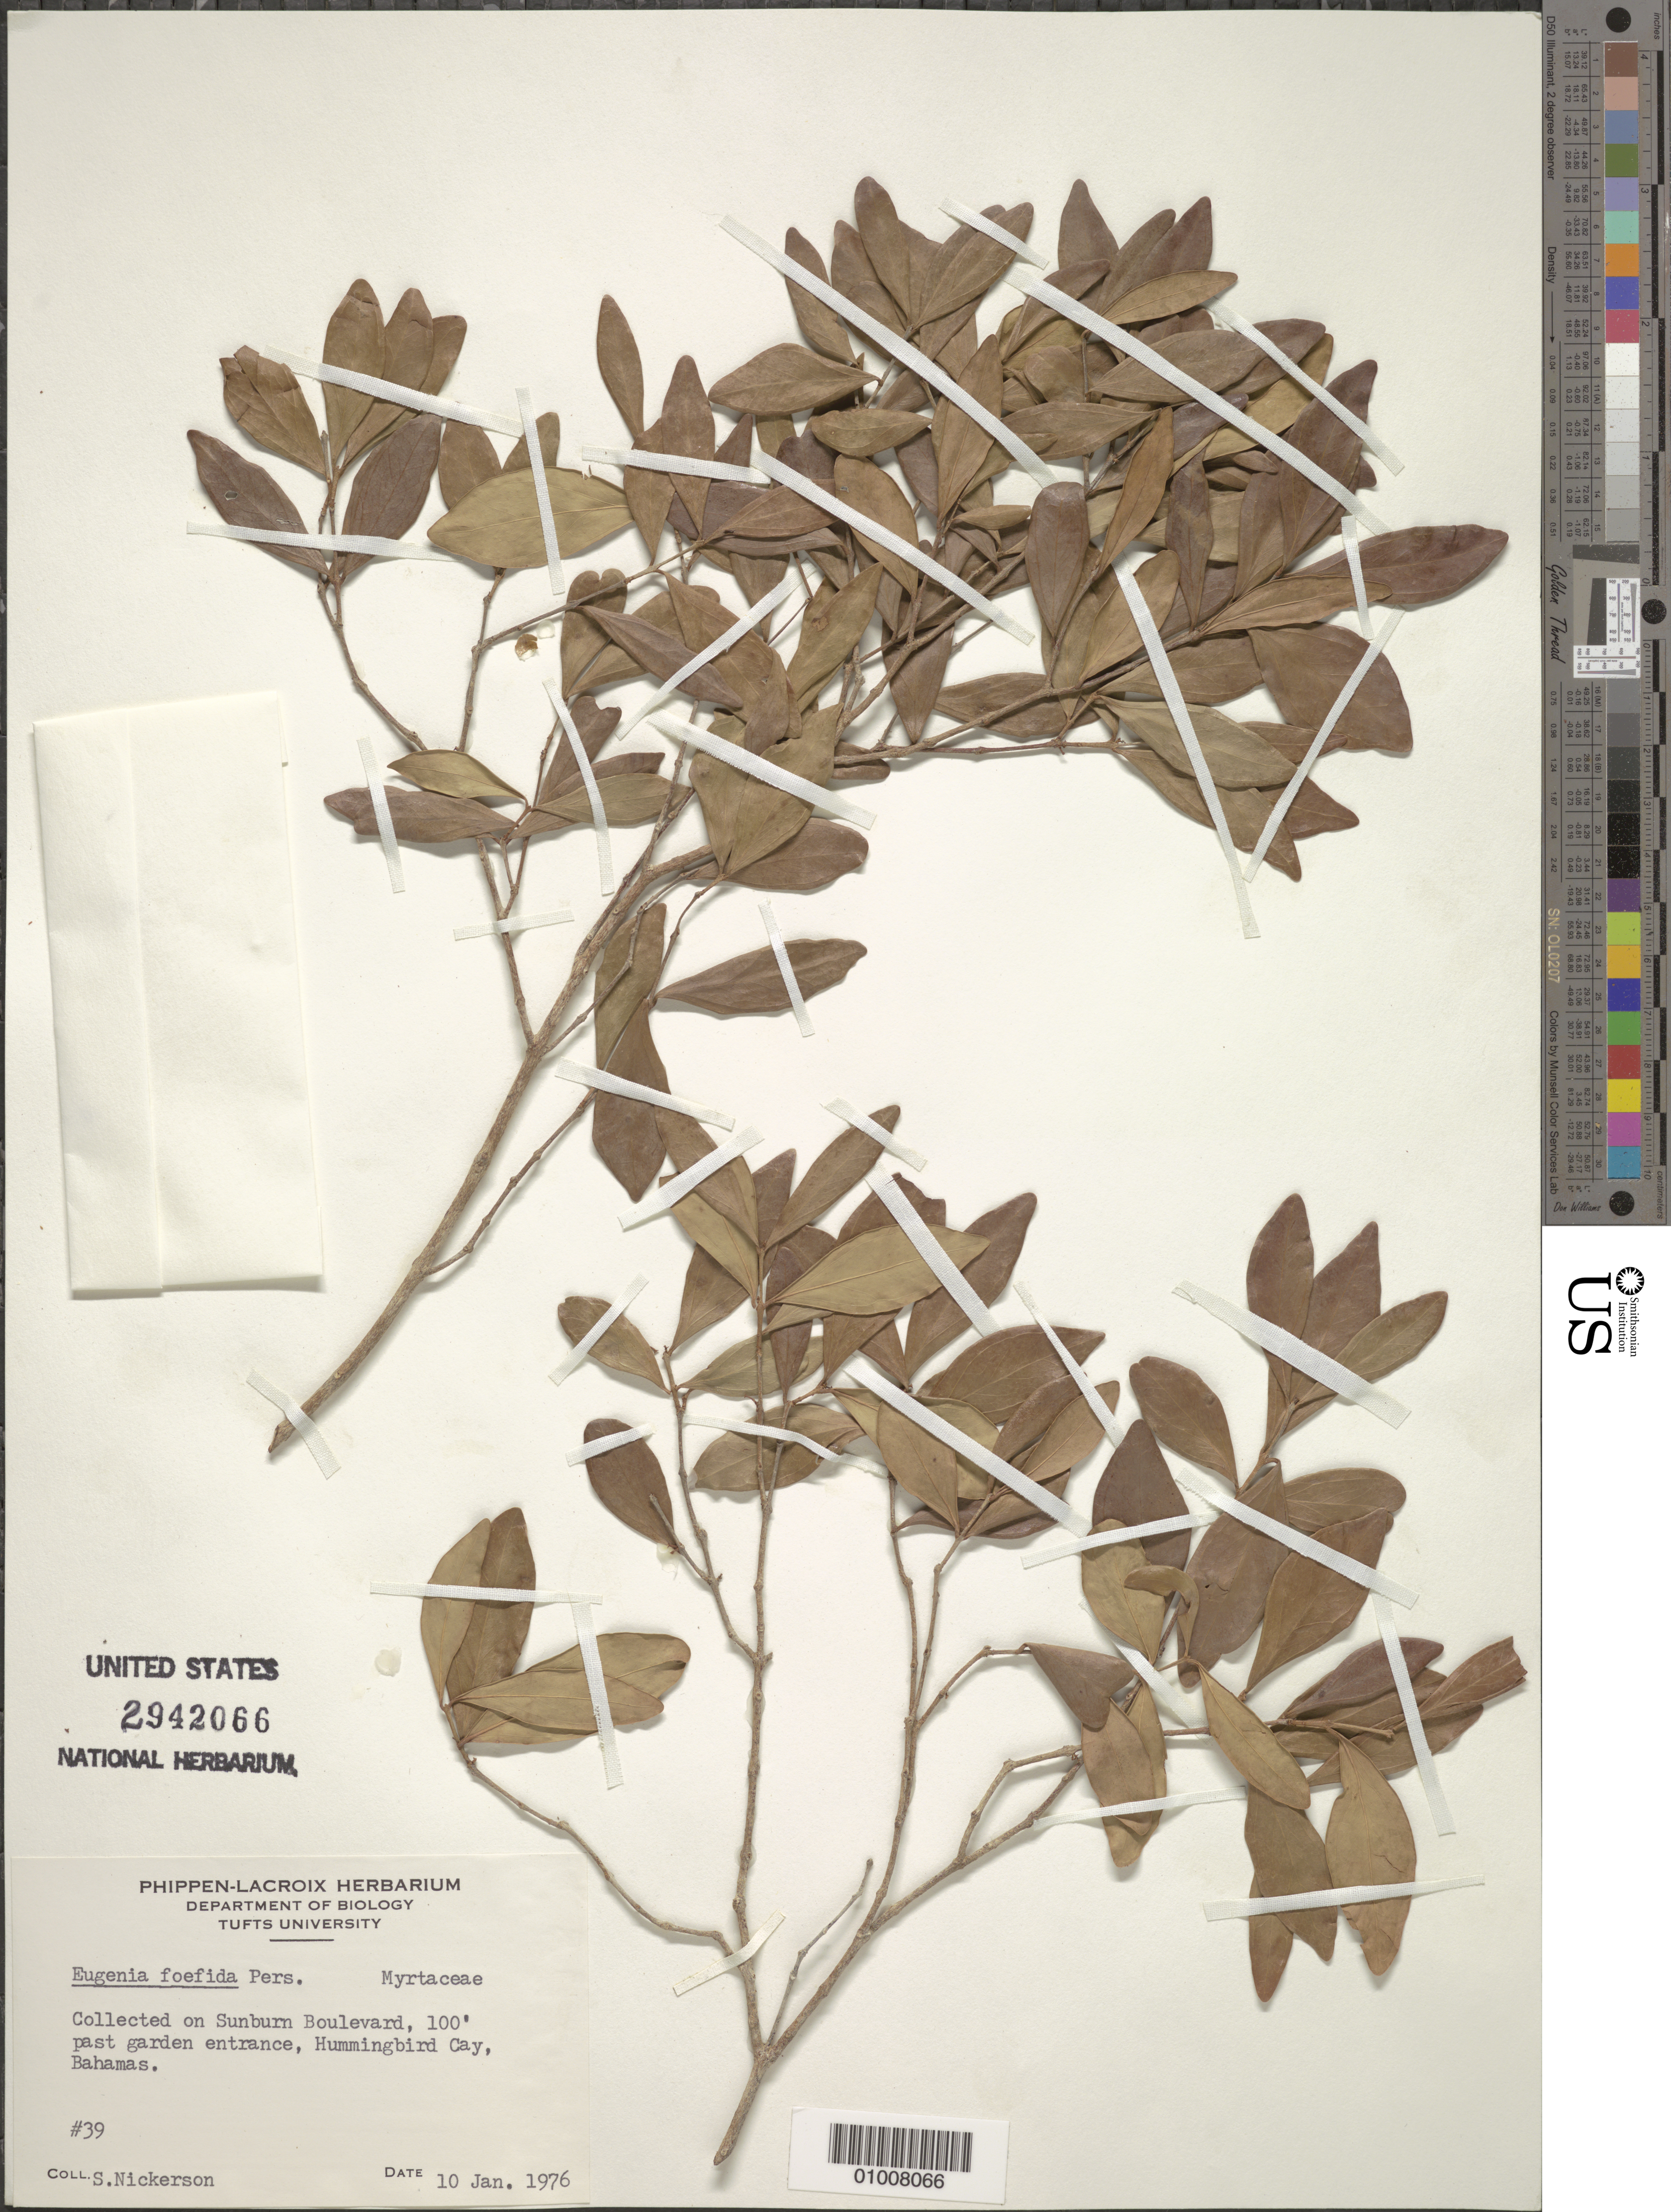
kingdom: Plantae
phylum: Tracheophyta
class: Magnoliopsida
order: Myrtales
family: Myrtaceae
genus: Eugenia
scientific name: Eugenia foetida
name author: Pers.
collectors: S. Nickerson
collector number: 39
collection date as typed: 10 Jan 1976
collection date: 1976-01-10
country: Bahamas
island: Hummingbird Cay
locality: Sunburn Boulevard, 100 ft. past garden entrance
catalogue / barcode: US 2942066